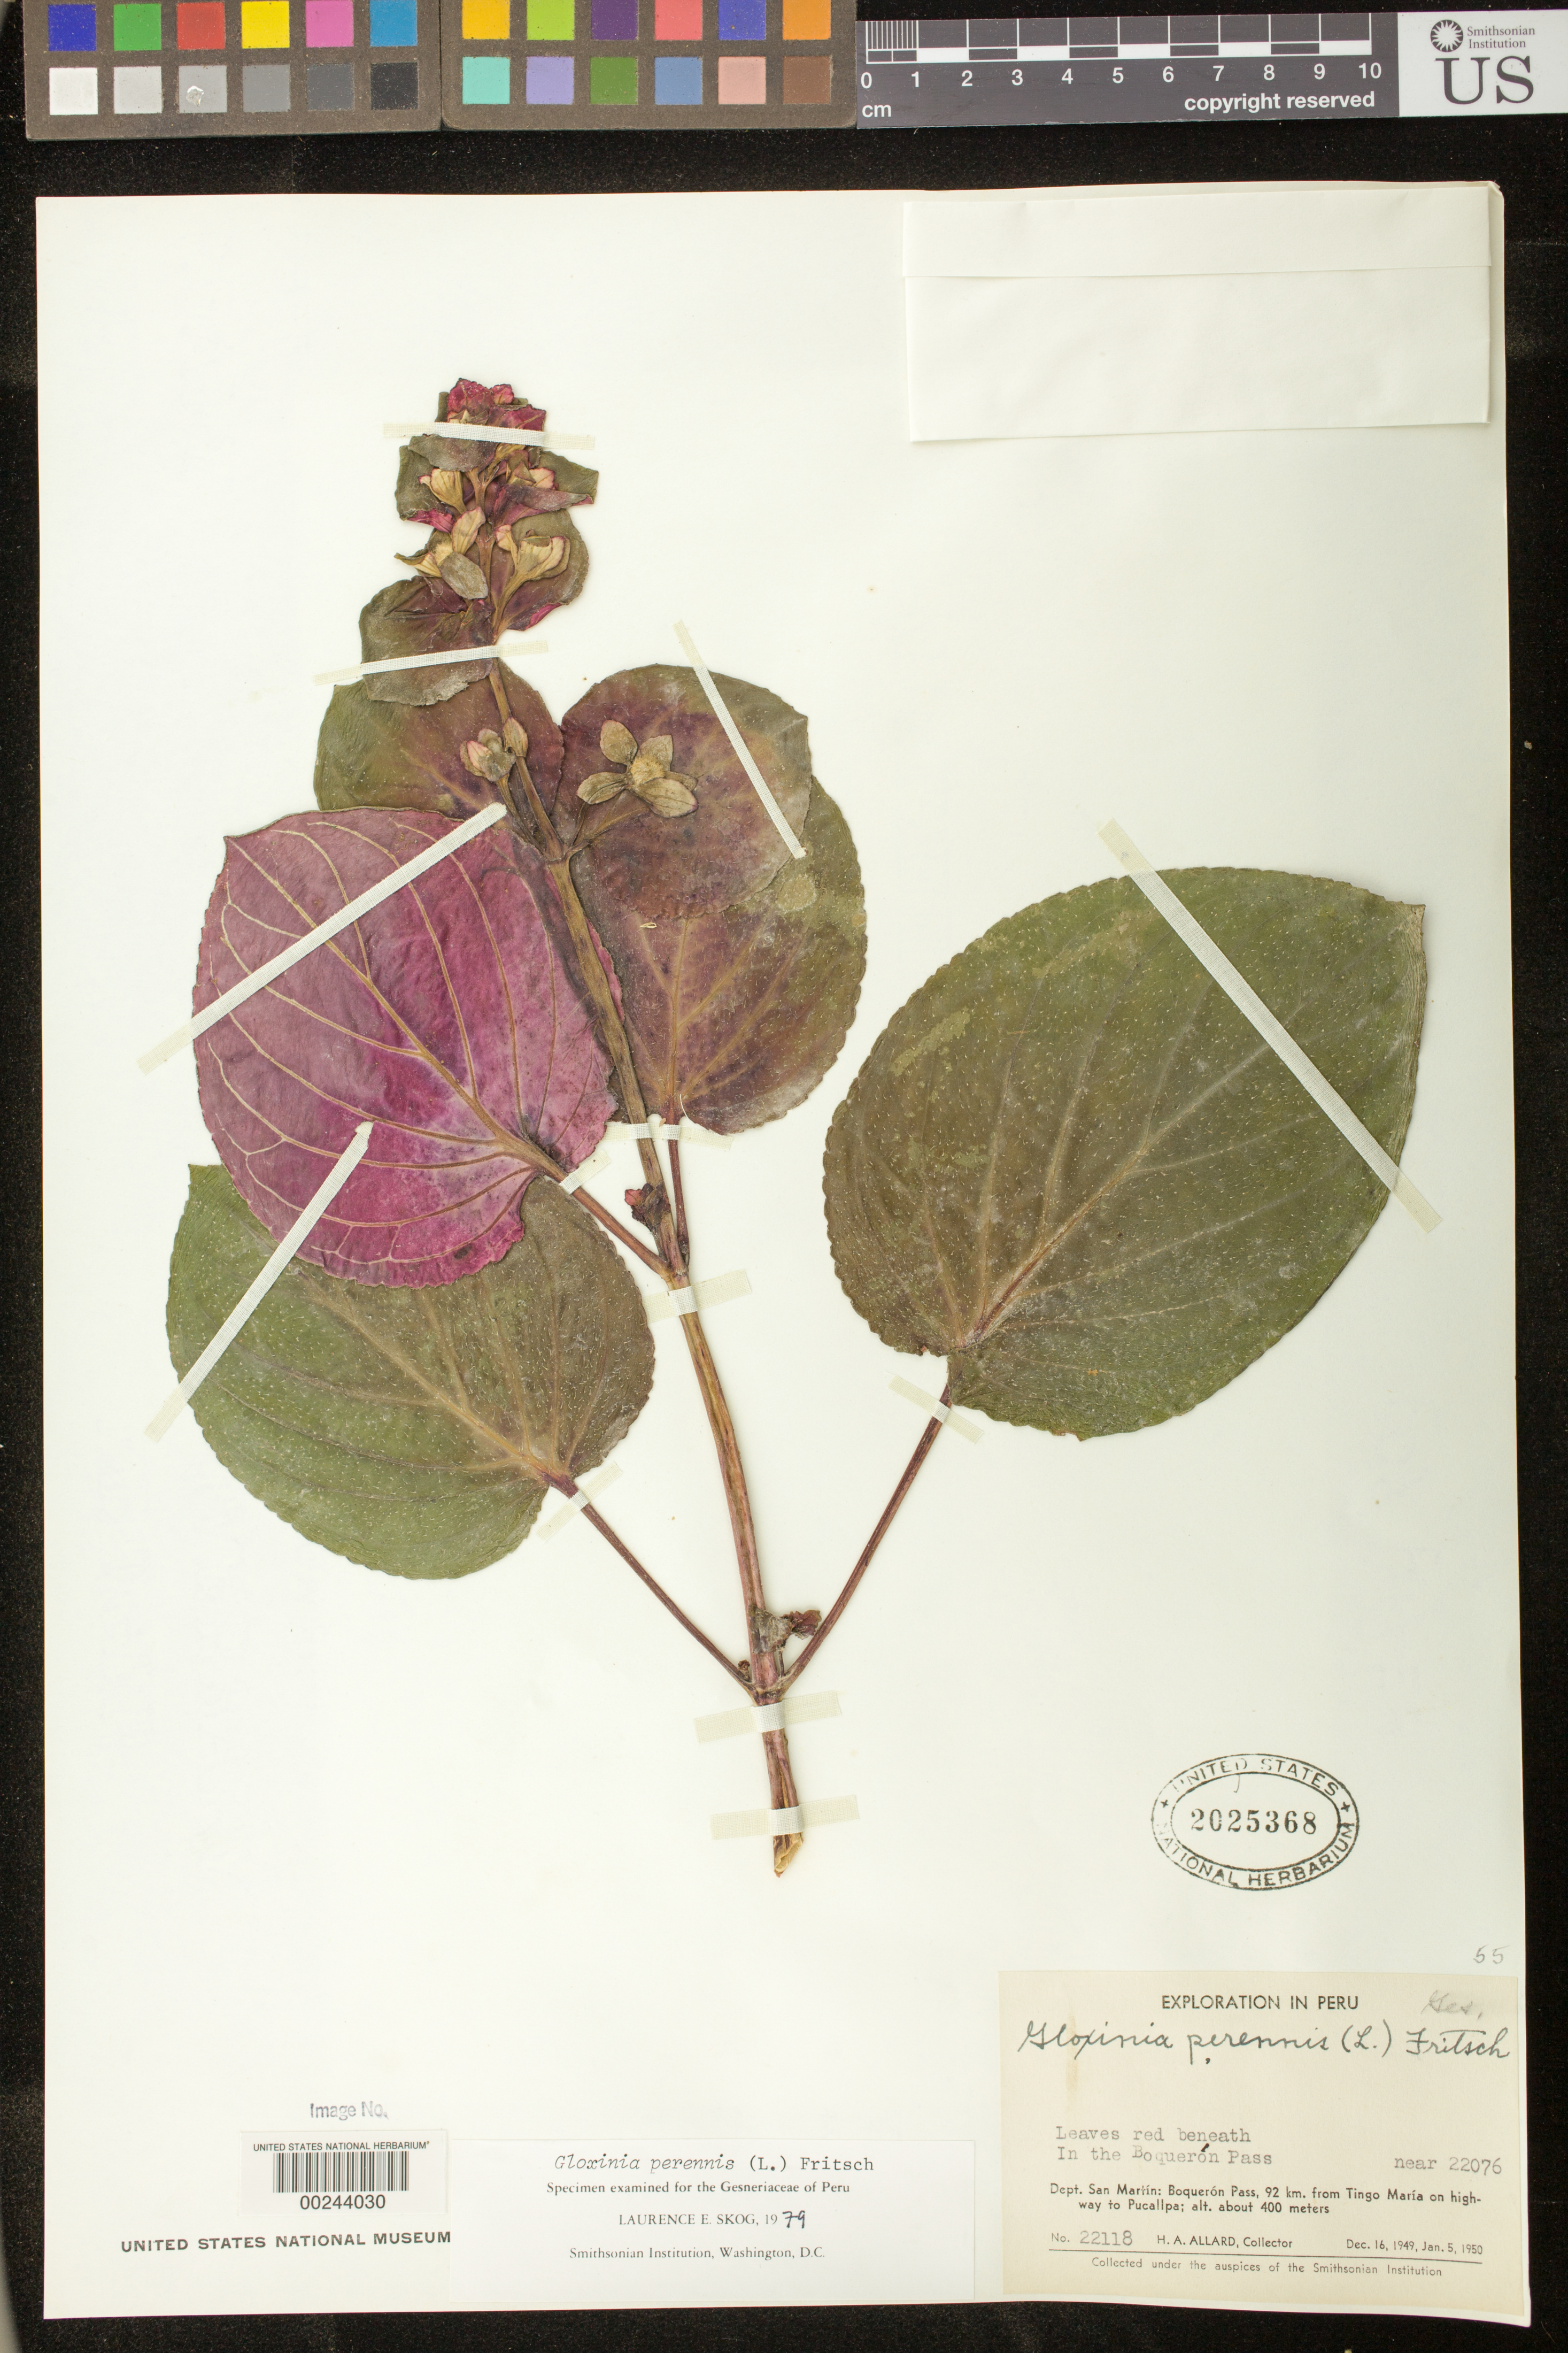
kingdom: Plantae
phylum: Tracheophyta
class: Magnoliopsida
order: Lamiales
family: Gesneriaceae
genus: Gloxinia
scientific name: Gloxinia perennis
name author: (L.) Fritsch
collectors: H. A. Allard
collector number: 22118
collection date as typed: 1949-50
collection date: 1949/1950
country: Peru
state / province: San Martín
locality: Boquerón Pass, 92 km from Tingo María on highway to Pucallpa; in the Boquerón Pass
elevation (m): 400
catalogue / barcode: US 2025368